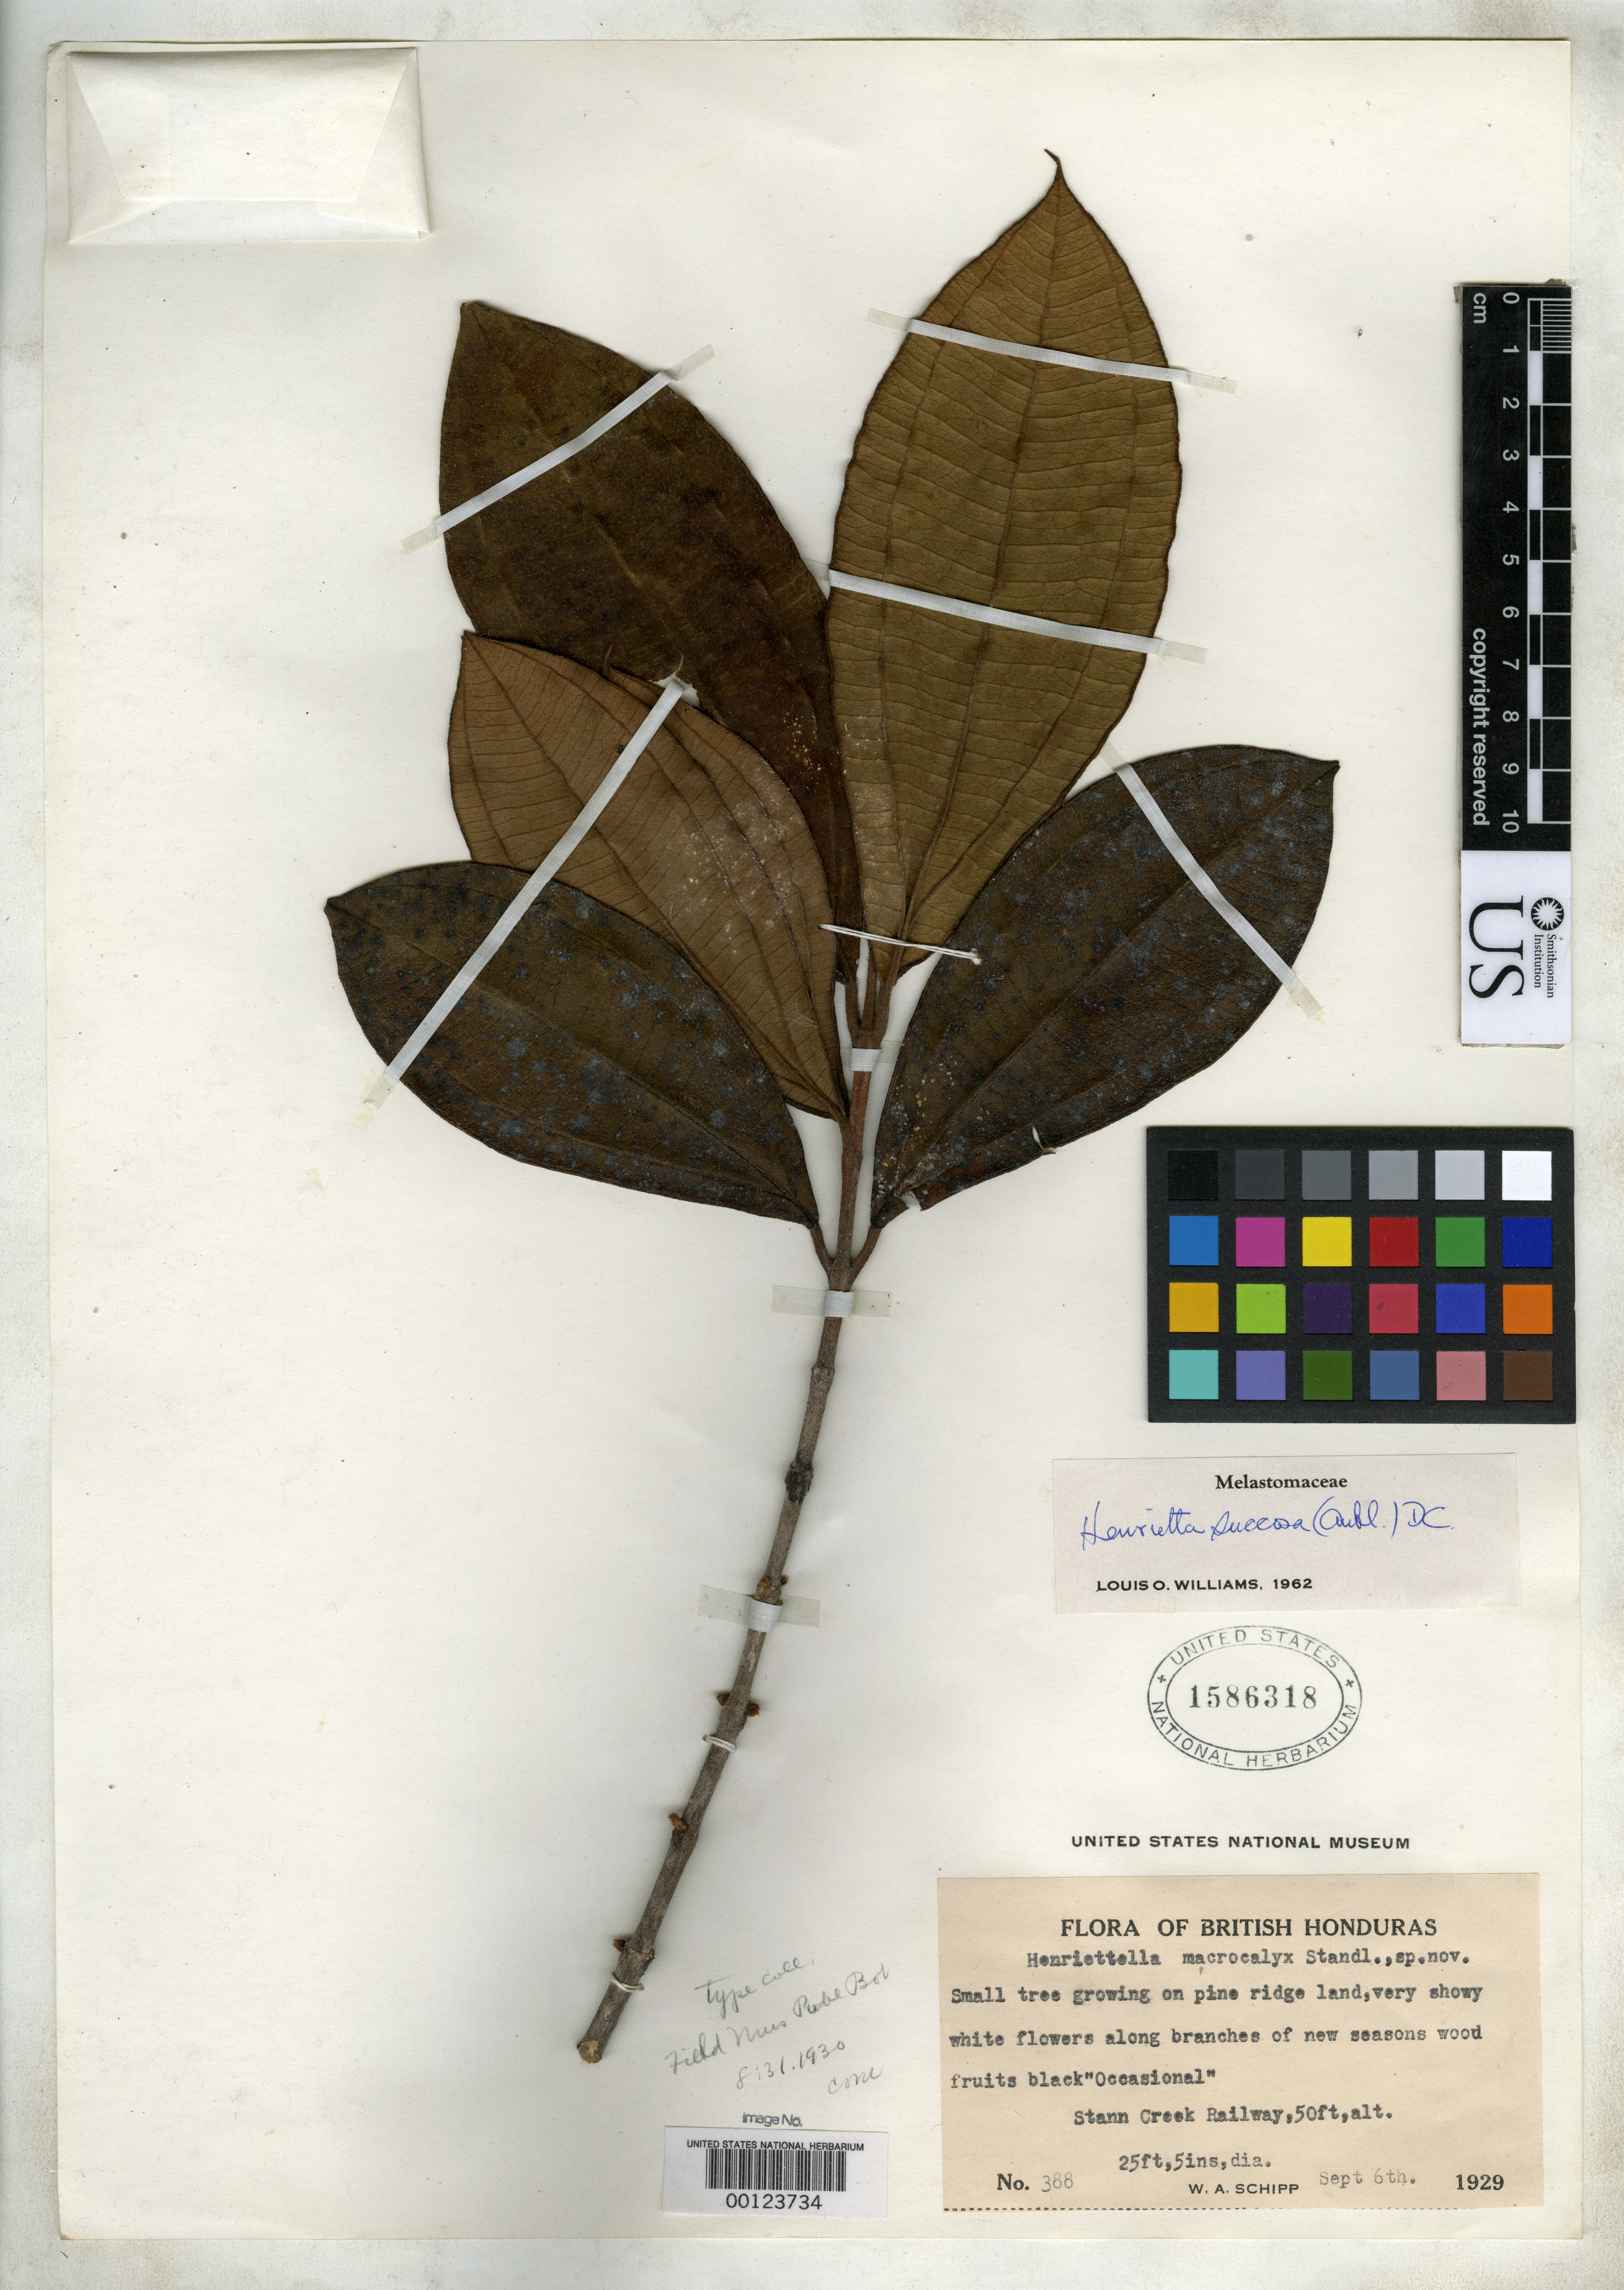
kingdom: Plantae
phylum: Tracheophyta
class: Magnoliopsida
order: Myrtales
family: Melastomataceae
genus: Henriettella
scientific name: Henriettella macrocalyx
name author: Standl.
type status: Isotype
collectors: W. Schipp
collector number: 388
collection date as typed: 06 Sep 1929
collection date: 1929-09-06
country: Belize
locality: Stann Creek Railway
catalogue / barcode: US 1586318